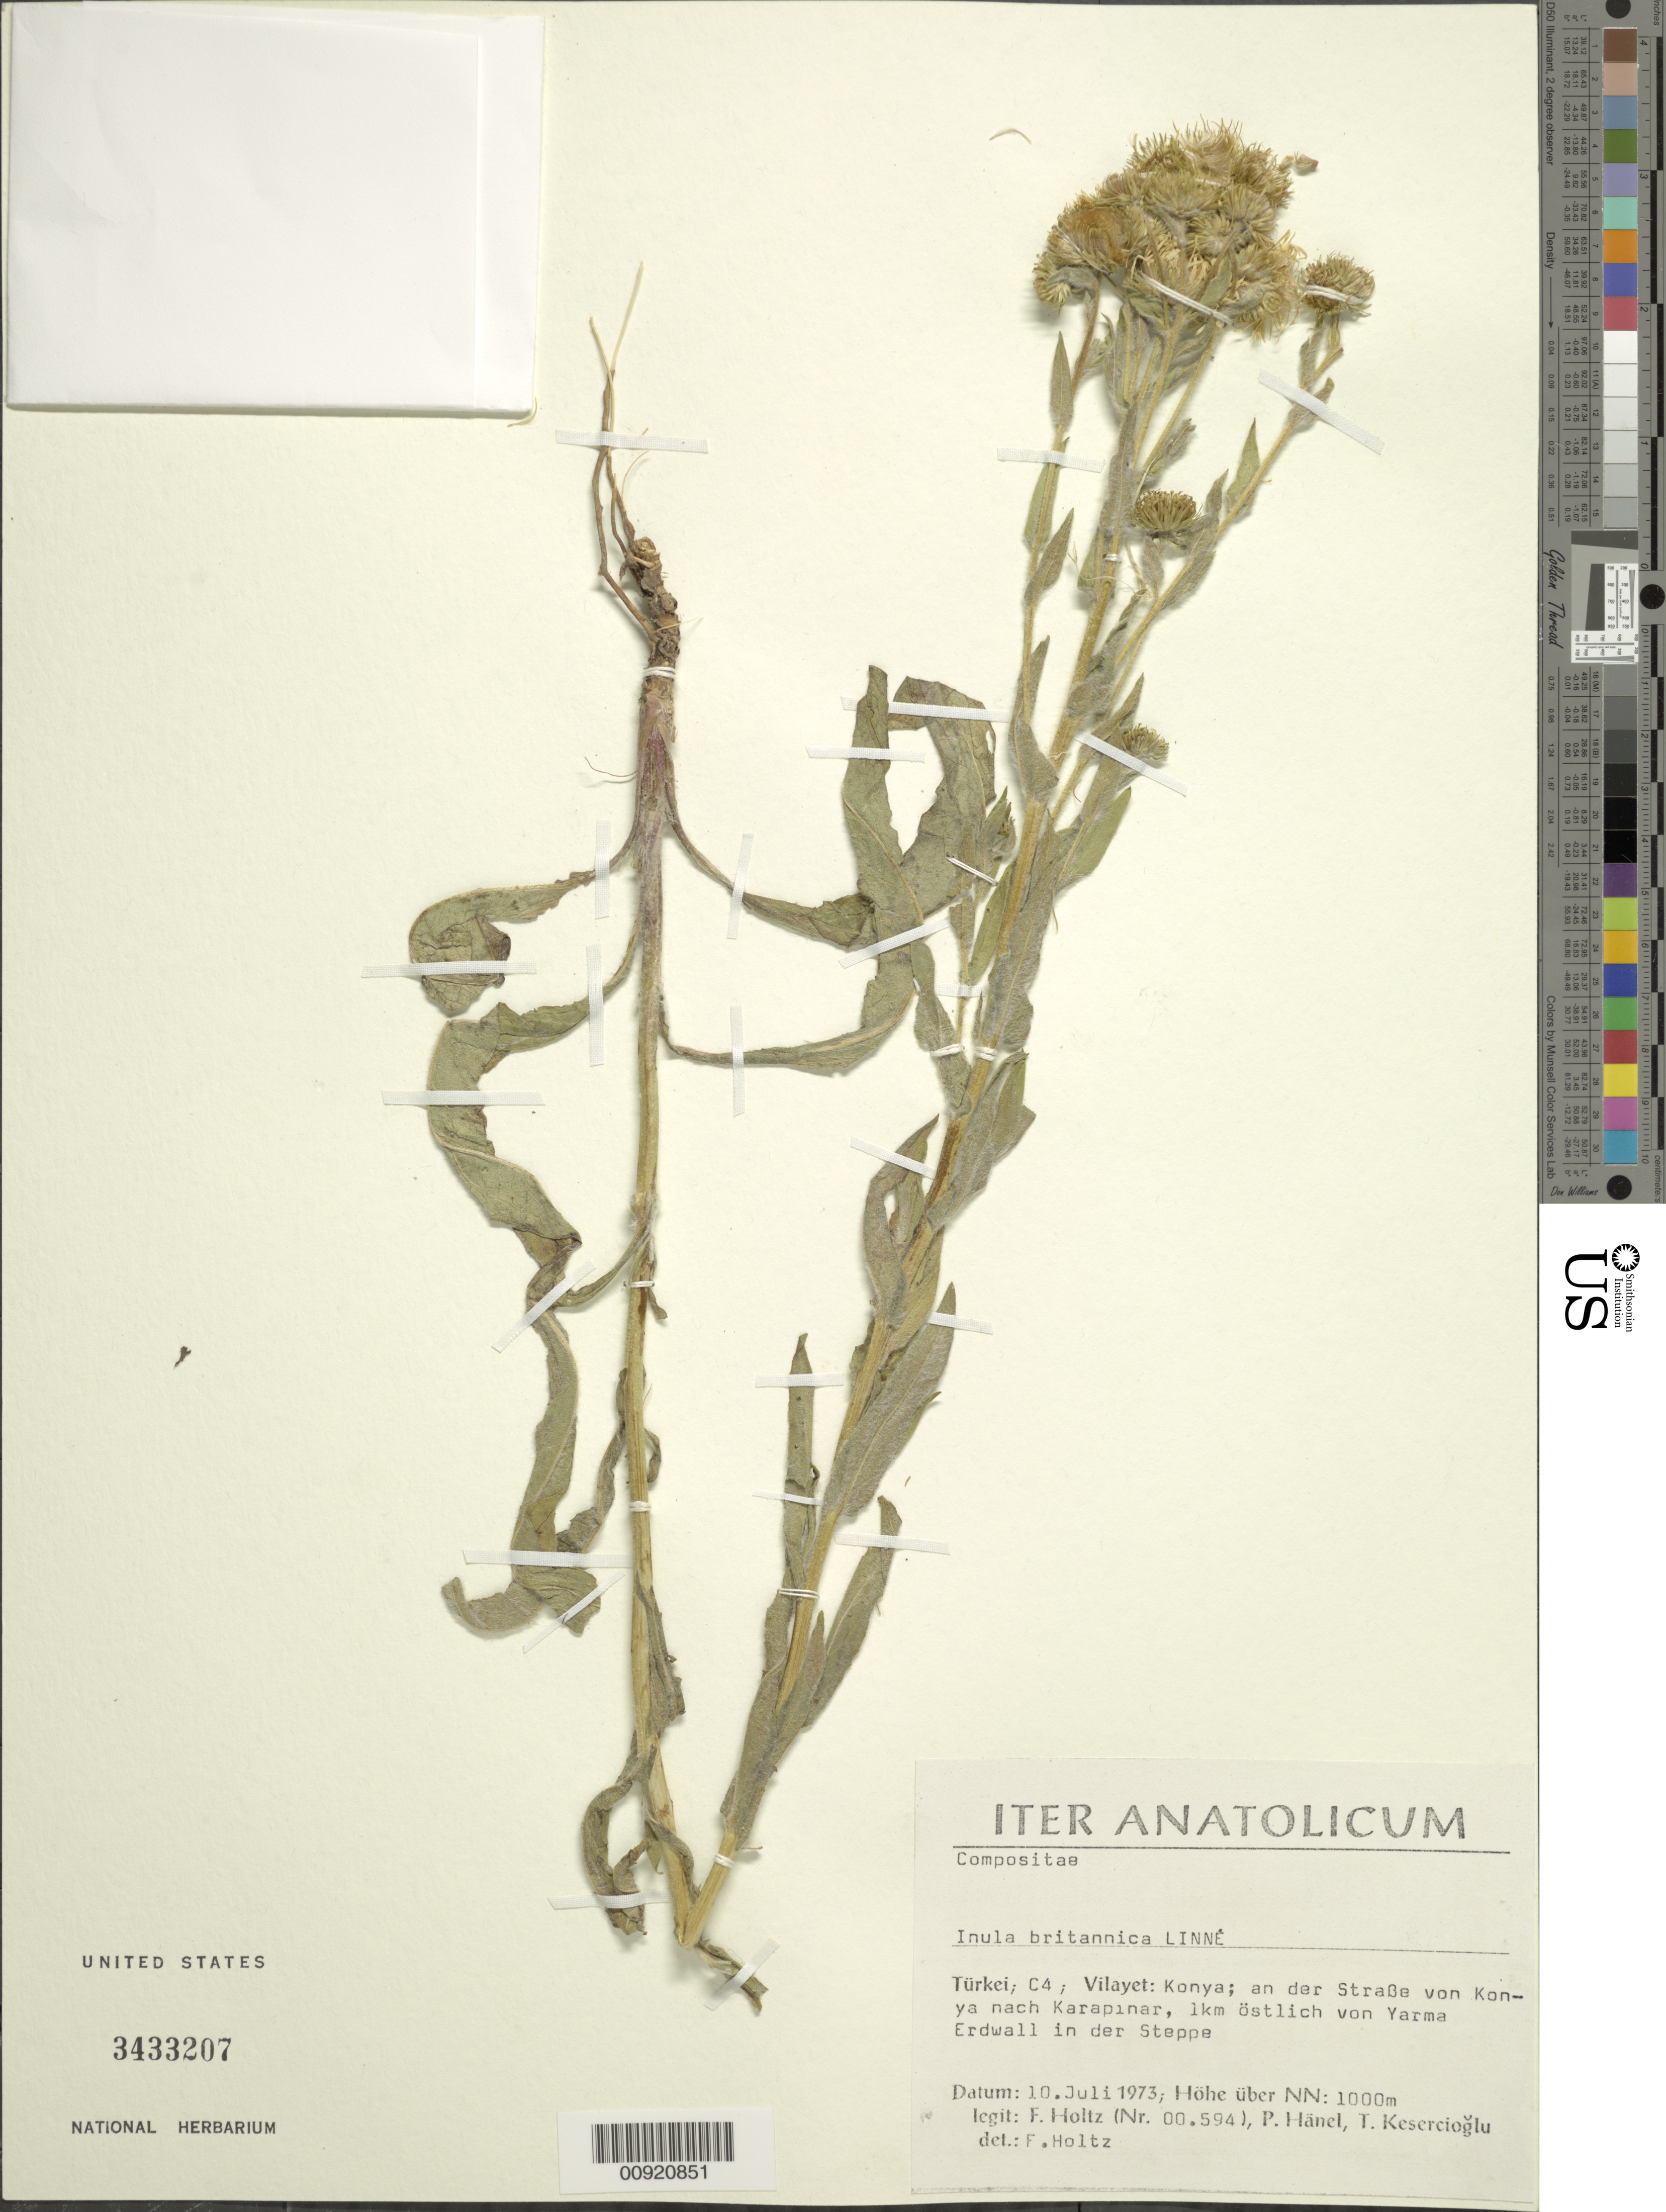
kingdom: Plantae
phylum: Tracheophyta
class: Magnoliopsida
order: Asterales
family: Asteraceae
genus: Inula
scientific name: Inula britannica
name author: L.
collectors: Holtz, F.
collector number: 594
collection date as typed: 10 Jul 1973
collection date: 1973-07-10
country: Turkey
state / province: Konya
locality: Vilayet: Konya; an der Straße von Konya nach Karapinar, 1km östlich von Yarma Erdwall in der Steppe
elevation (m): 1000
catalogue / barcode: US 3433207